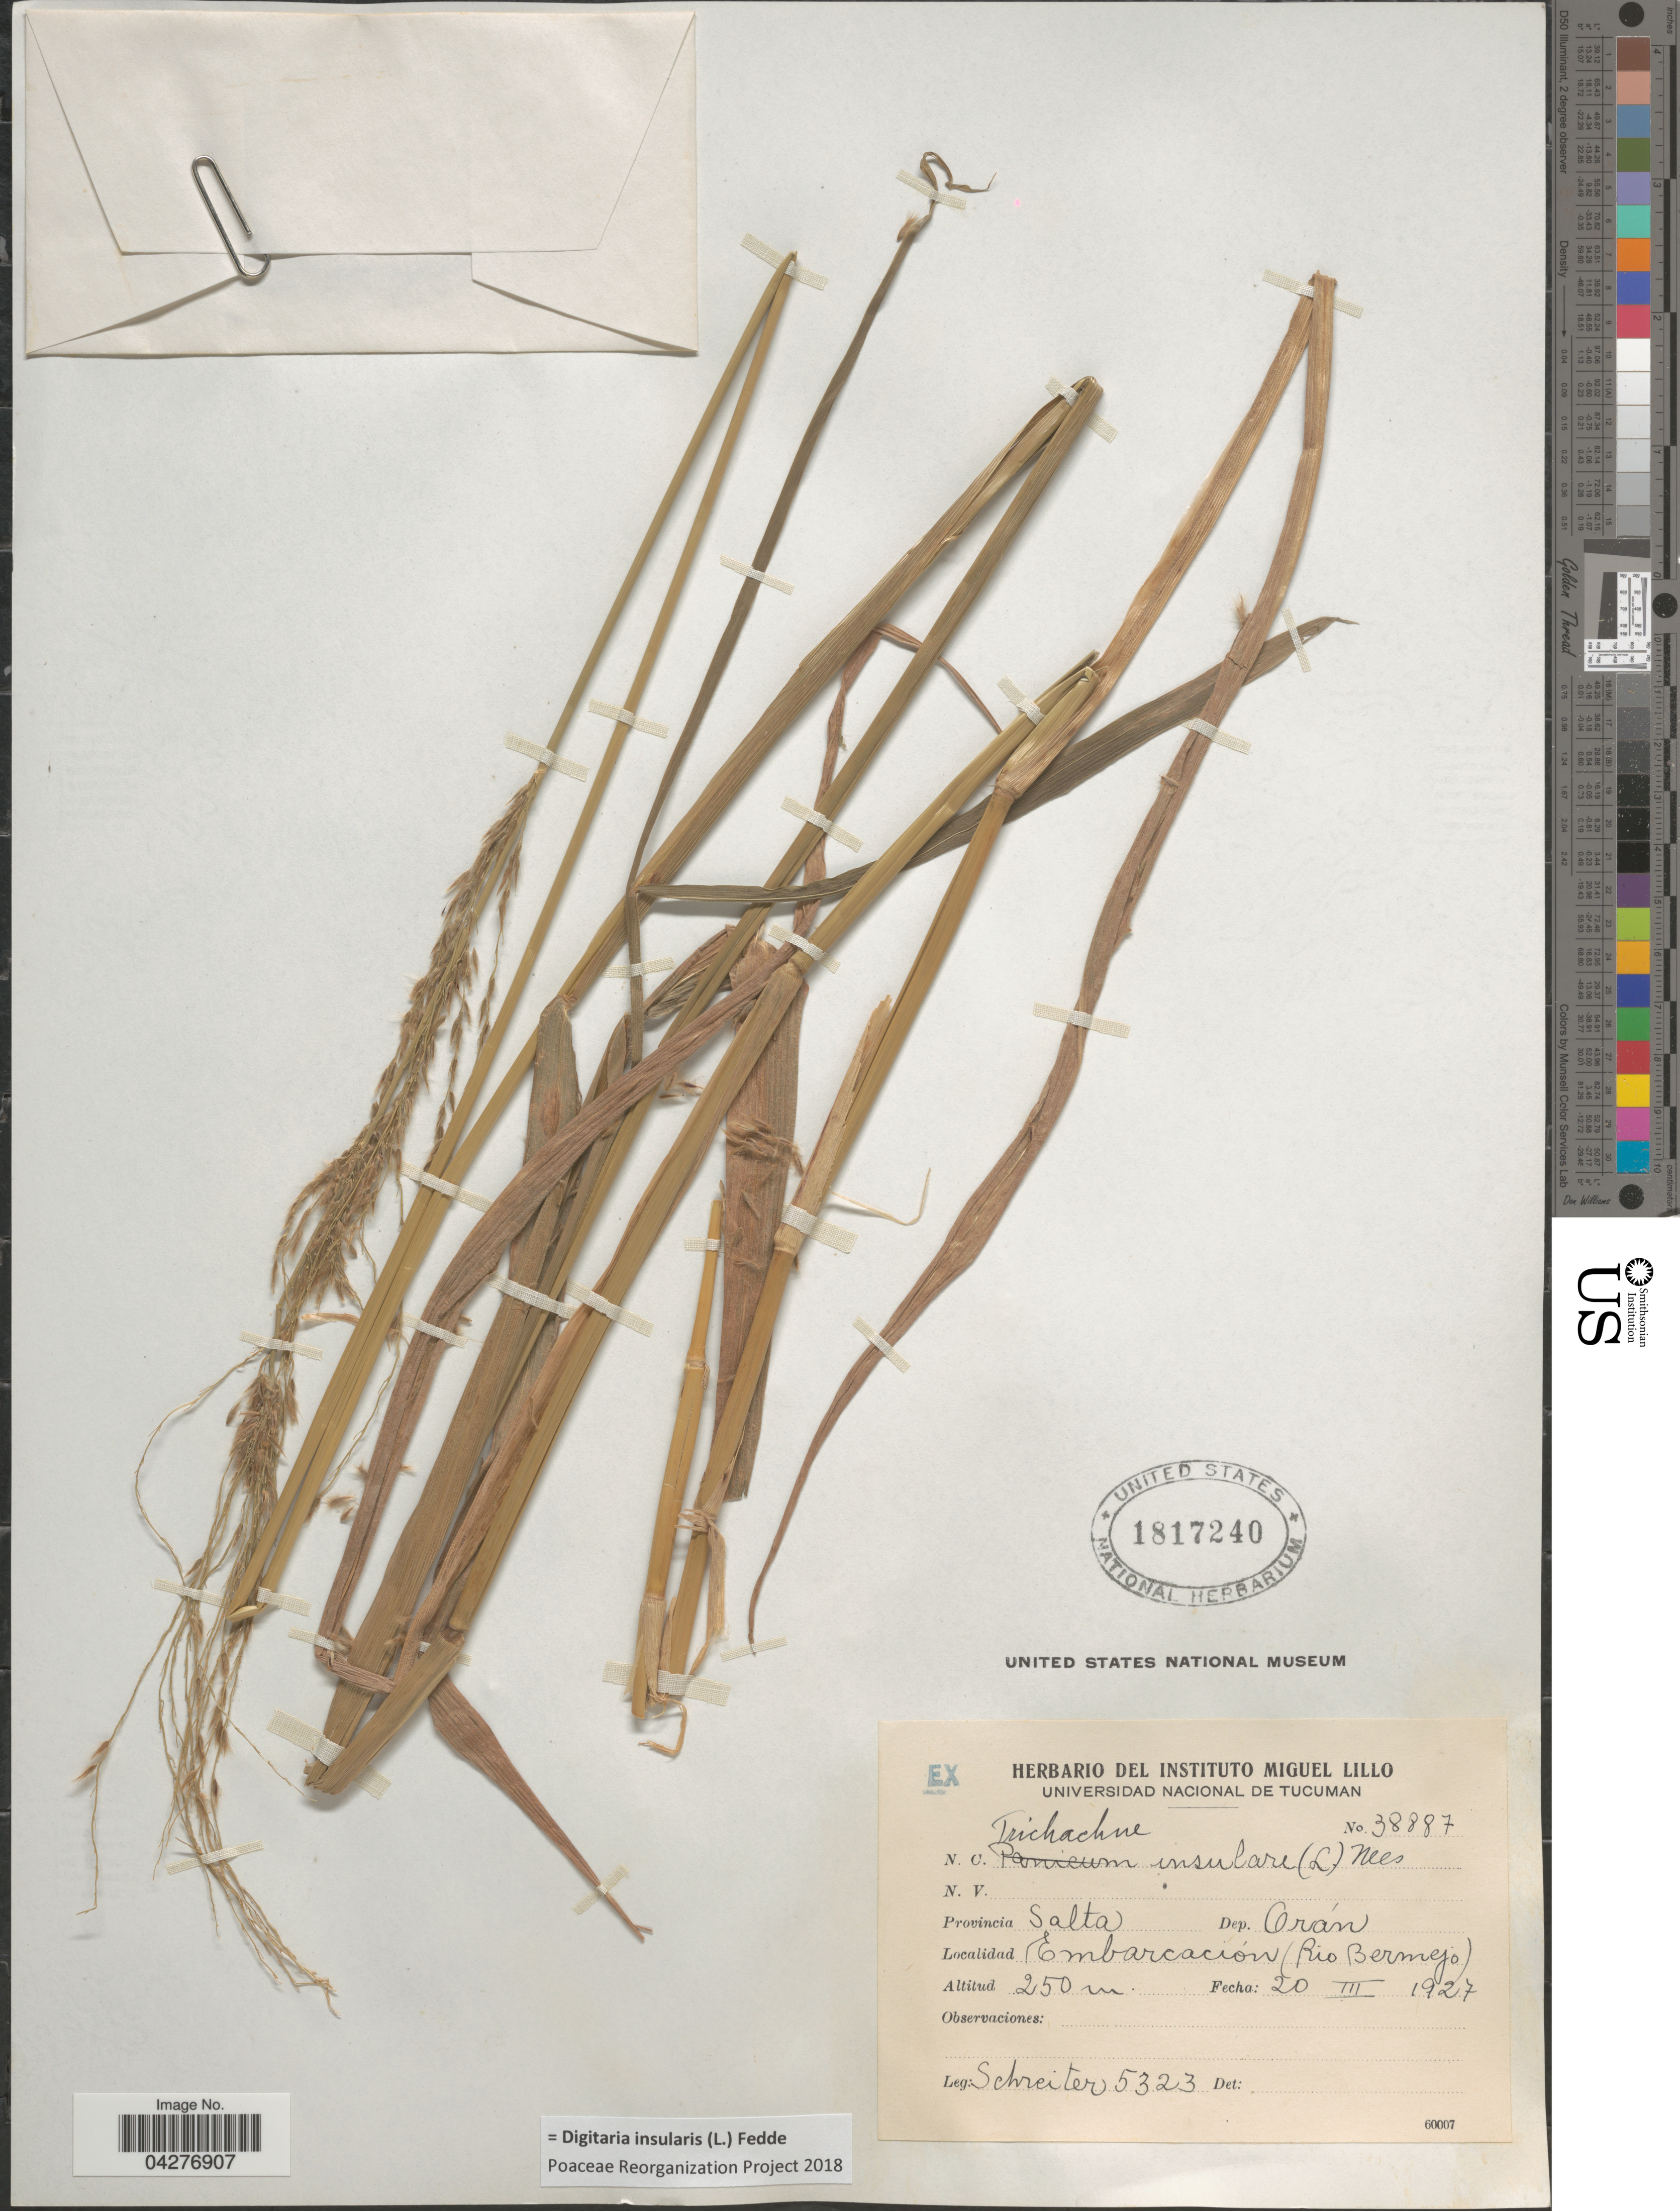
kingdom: Plantae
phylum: Tracheophyta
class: Liliopsida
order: Poales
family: Poaceae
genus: Digitaria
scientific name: Digitaria insularis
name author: (L.) Fedde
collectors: -. Schreiter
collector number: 5323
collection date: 1927-03-20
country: Argentina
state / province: Salta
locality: Dep. Orán. Embarcación (Rio Bermejo).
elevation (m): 250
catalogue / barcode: US 1817240